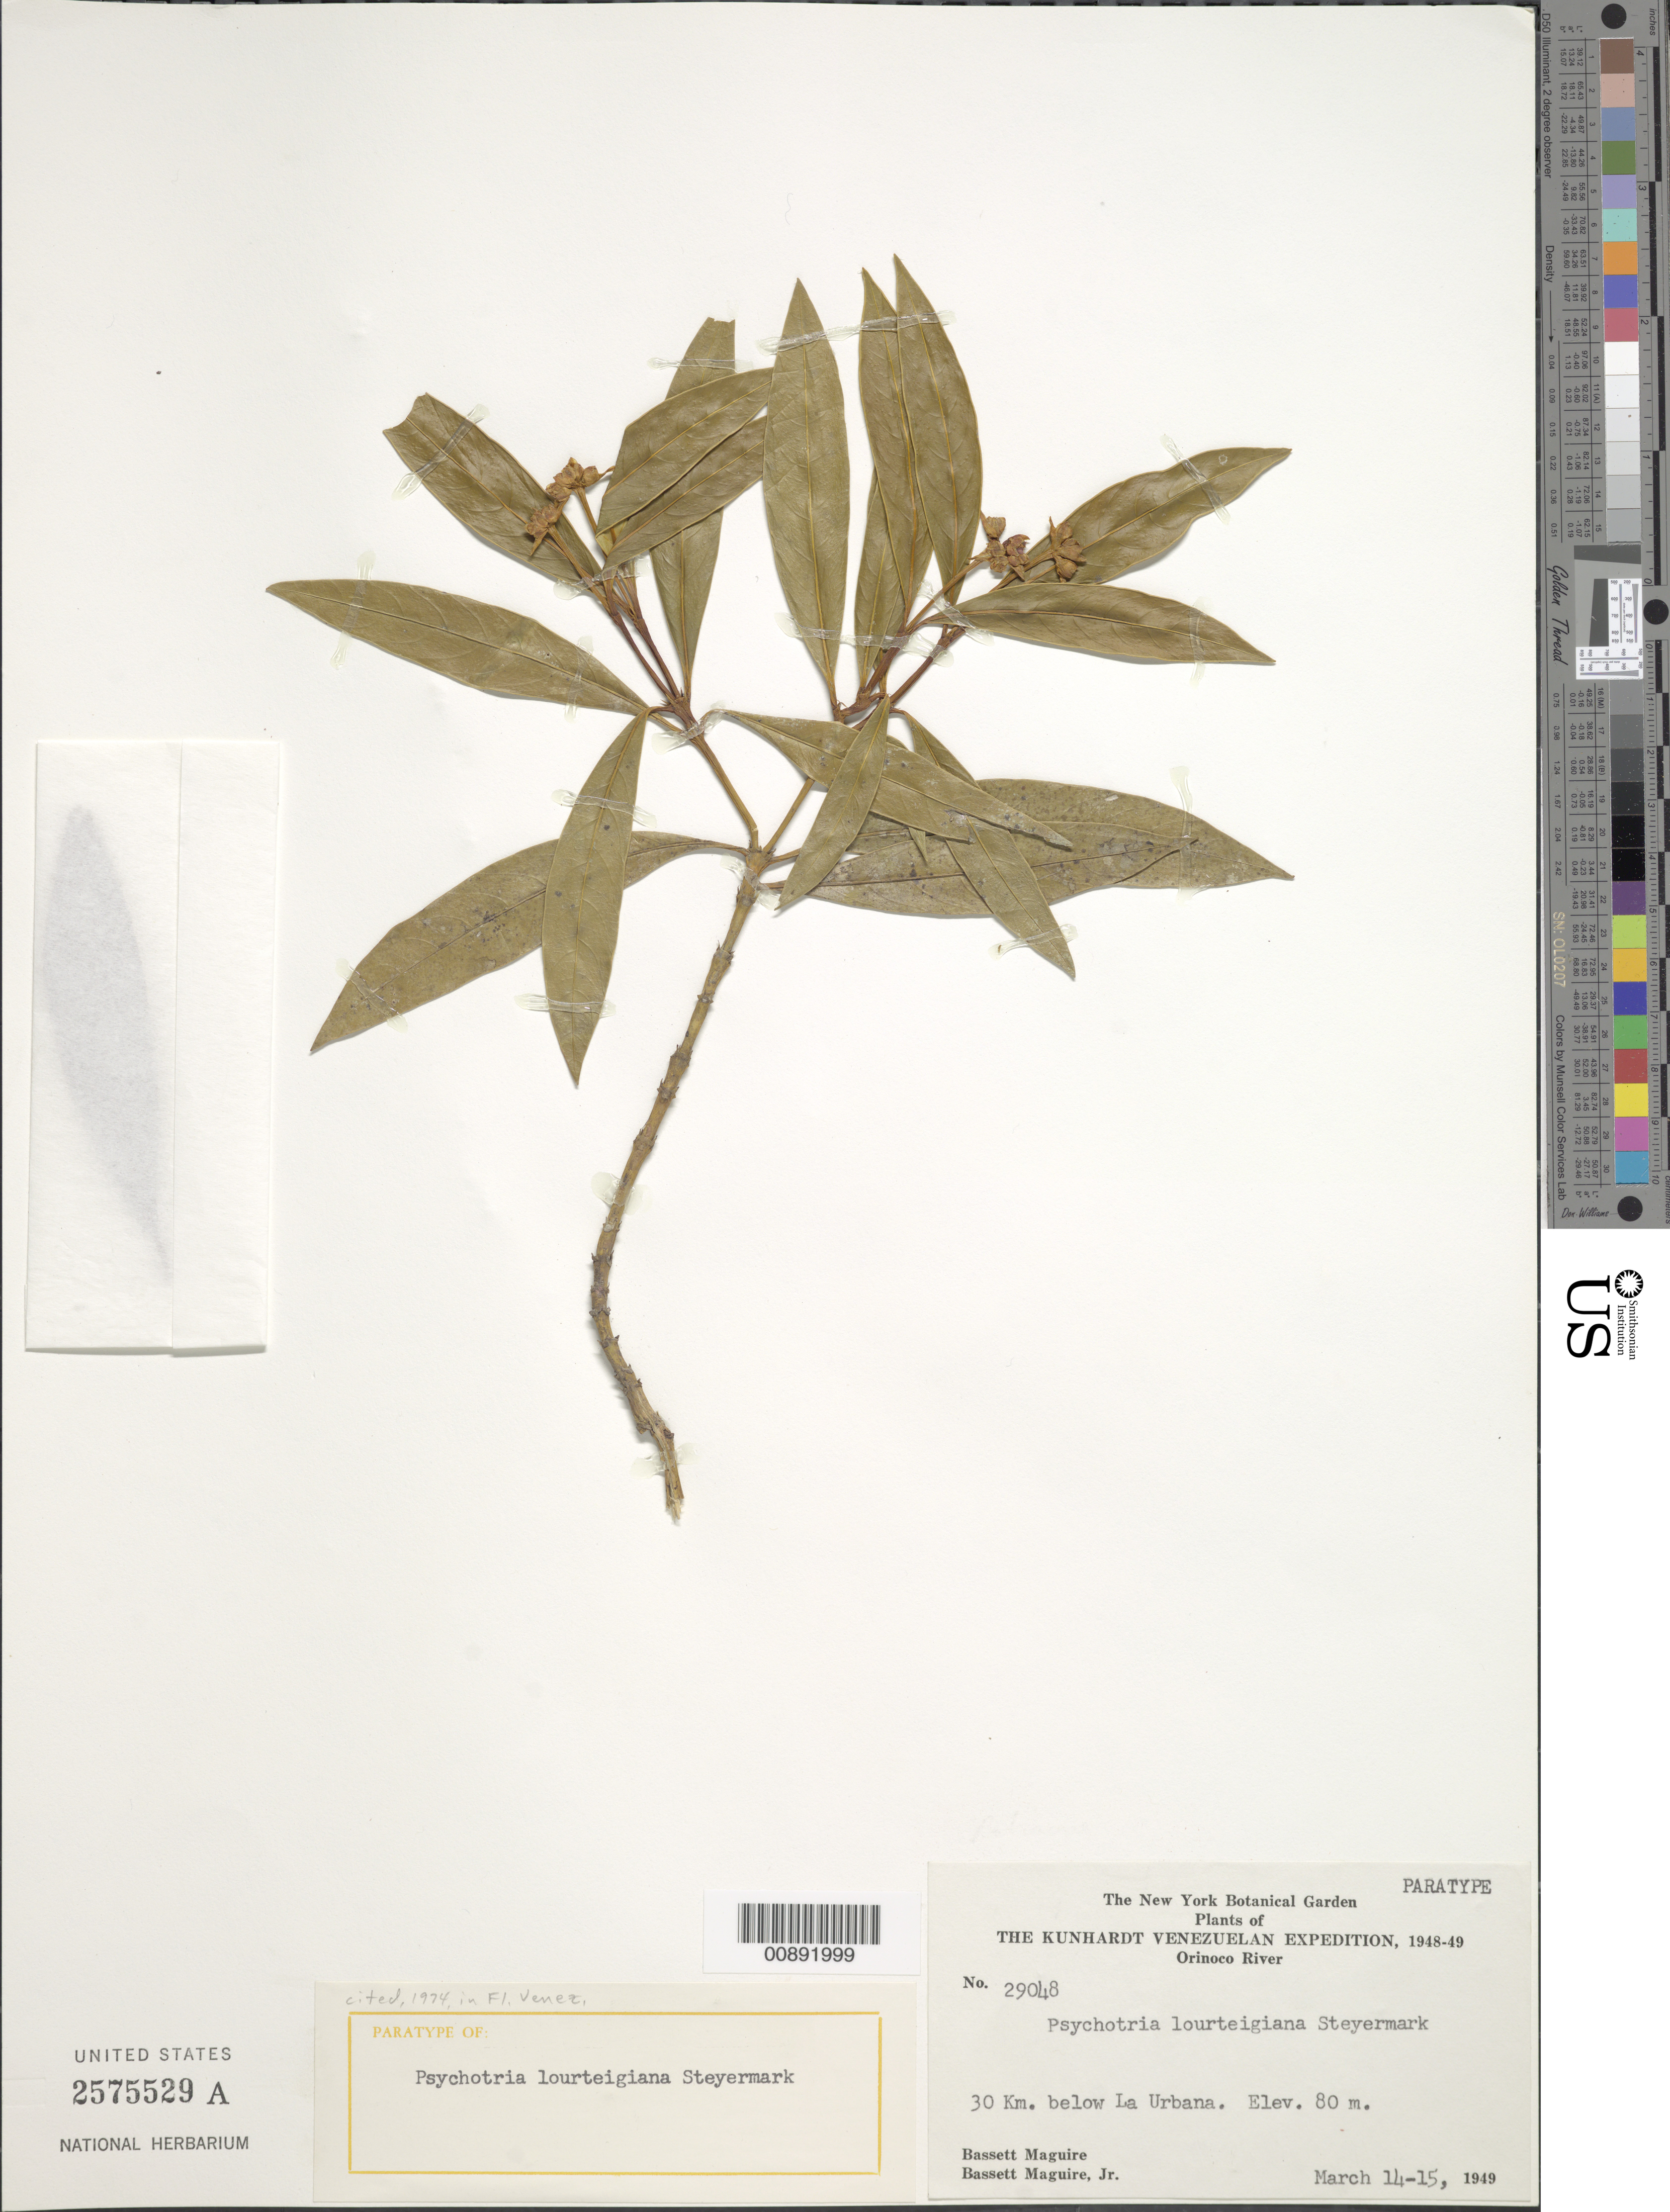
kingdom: Plantae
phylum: Tracheophyta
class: Magnoliopsida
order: Gentianales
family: Rubiaceae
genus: Psychotria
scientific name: Psychotria lourteigiana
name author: Steyerm.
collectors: B. Maguire & B. Maguire Jr.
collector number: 29048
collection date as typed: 14-Mar-49 to 15-Mar-49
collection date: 1949-03-14/1949-03-15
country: Venezuela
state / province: Amazonas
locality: Orinoco R., 30 km below La Urbana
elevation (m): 80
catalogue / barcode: US 2575529A